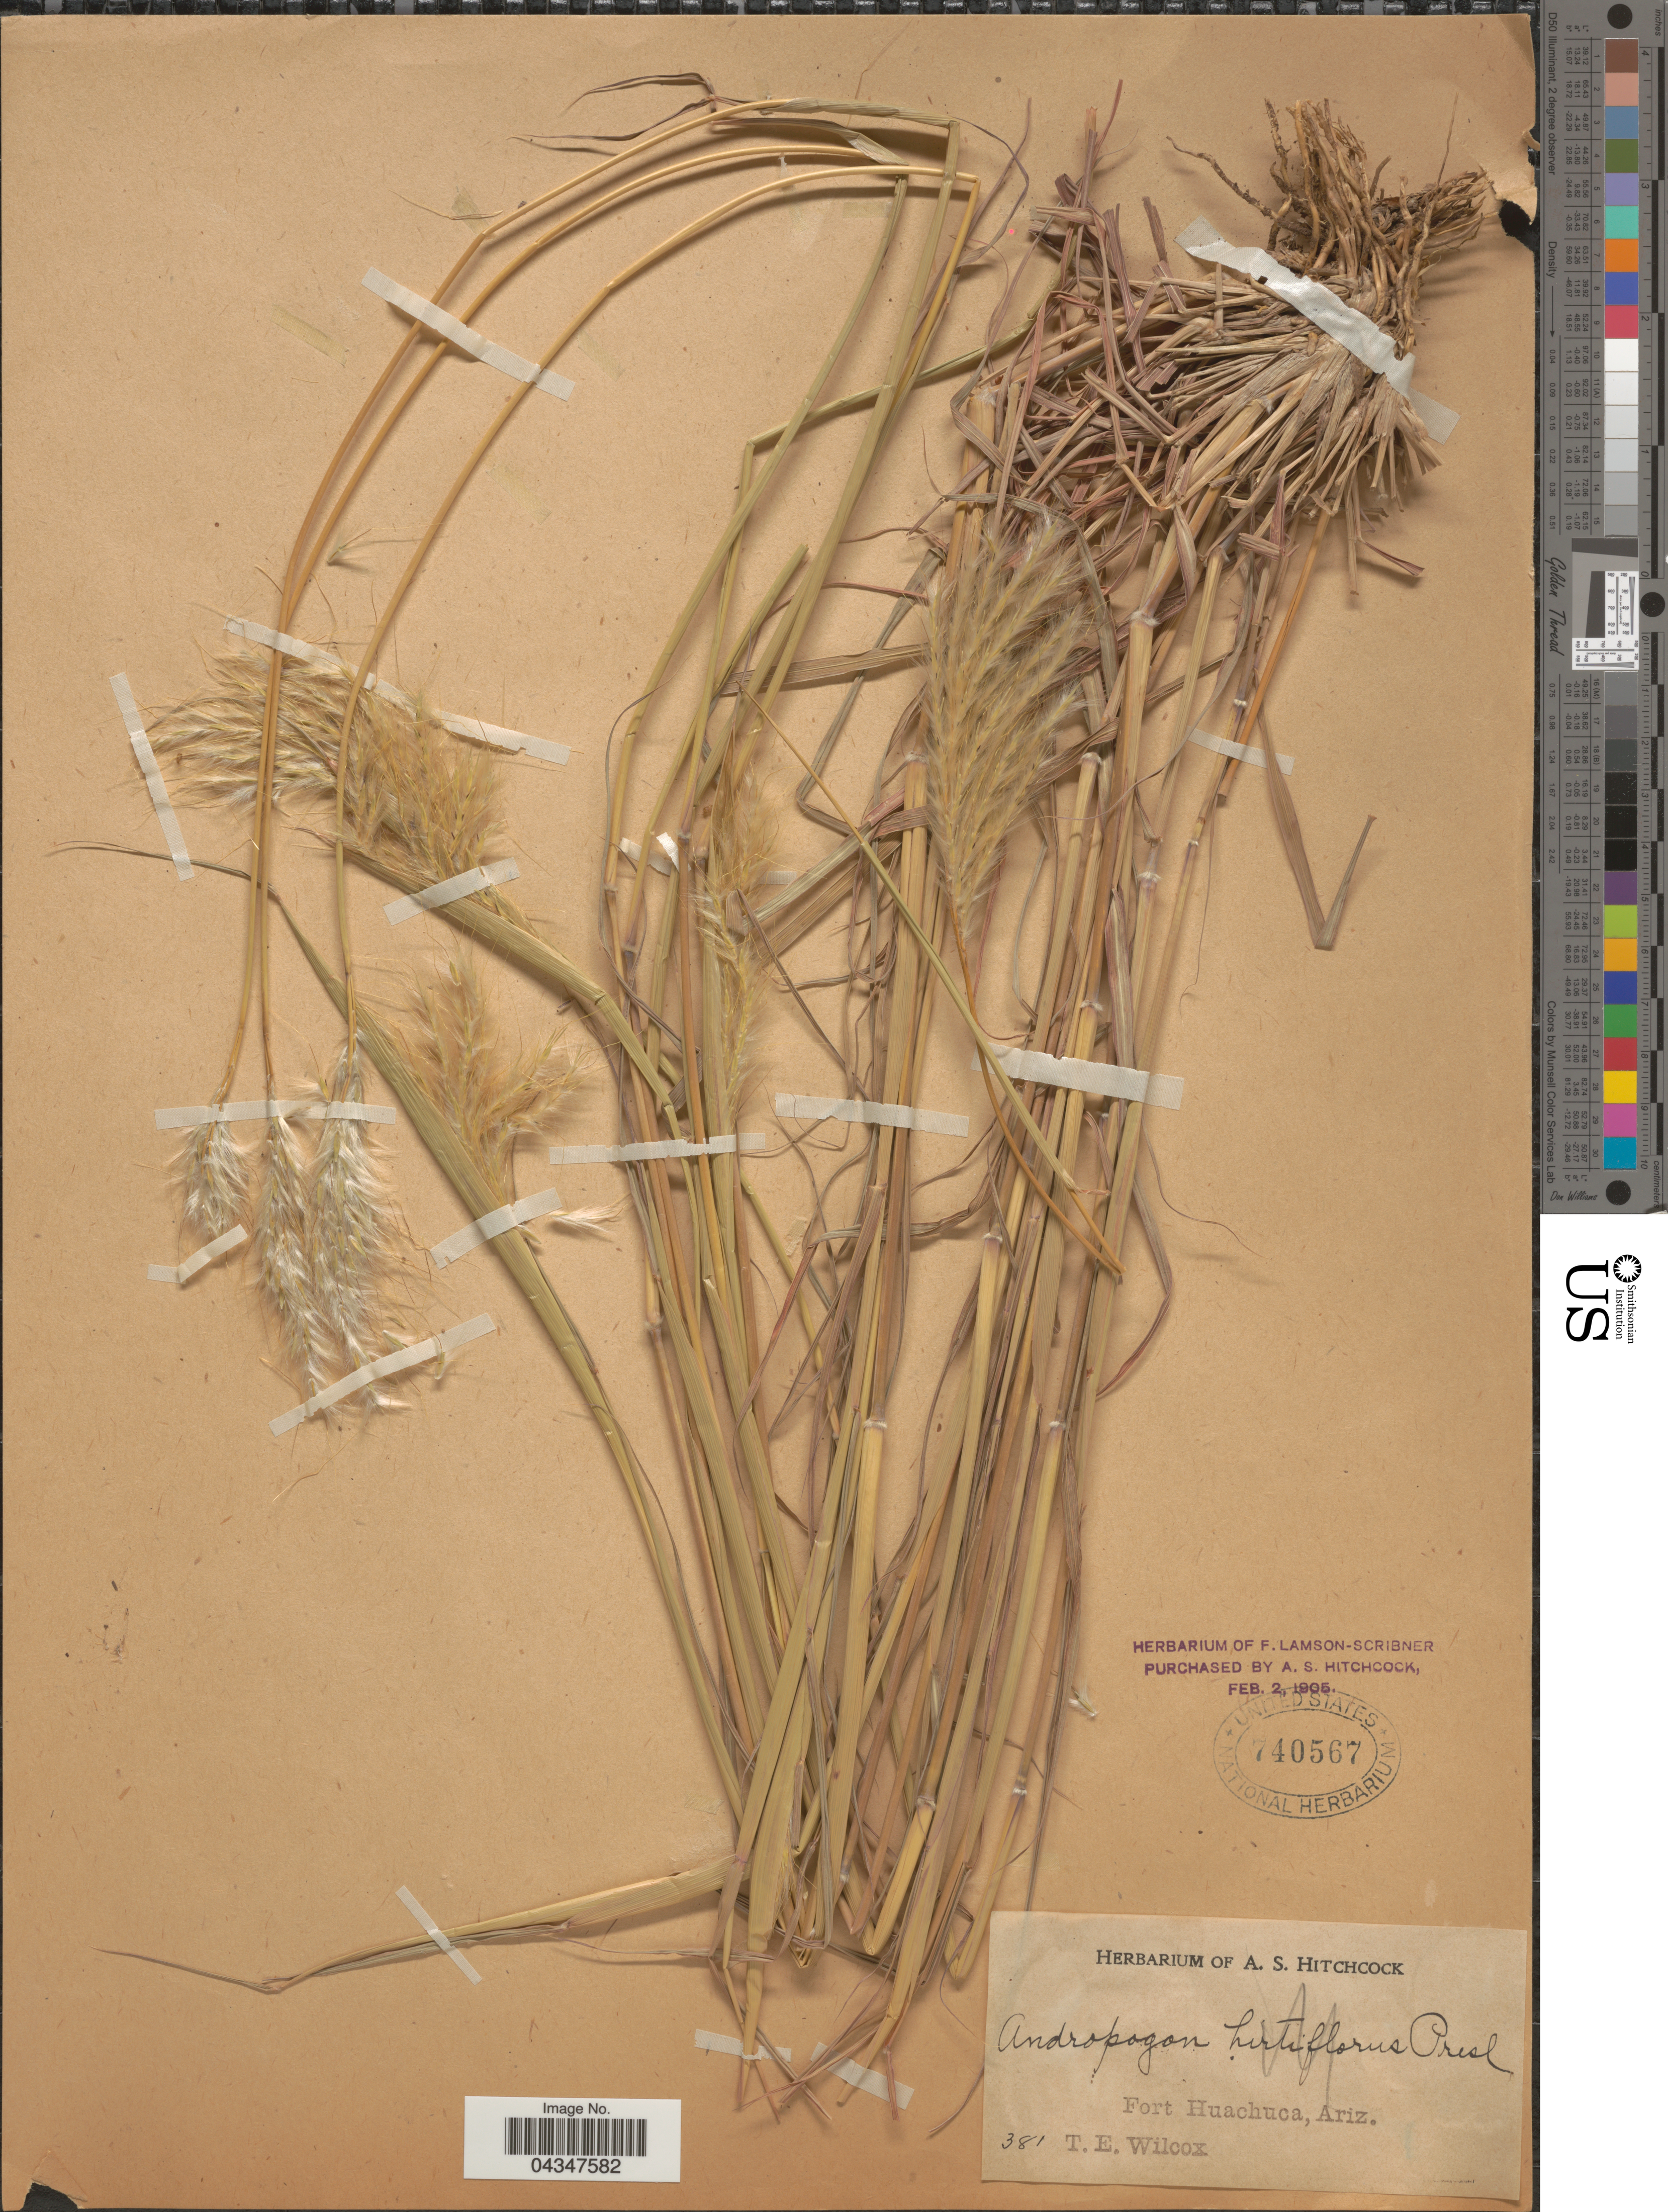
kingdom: Plantae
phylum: Tracheophyta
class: Liliopsida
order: Poales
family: Poaceae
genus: Bothriochloa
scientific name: Bothriochloa barbinodis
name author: (Lag.) Herter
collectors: T. E. Wilcox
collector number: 381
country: United States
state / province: Arizona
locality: Fort Huachuca.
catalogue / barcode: US 740567